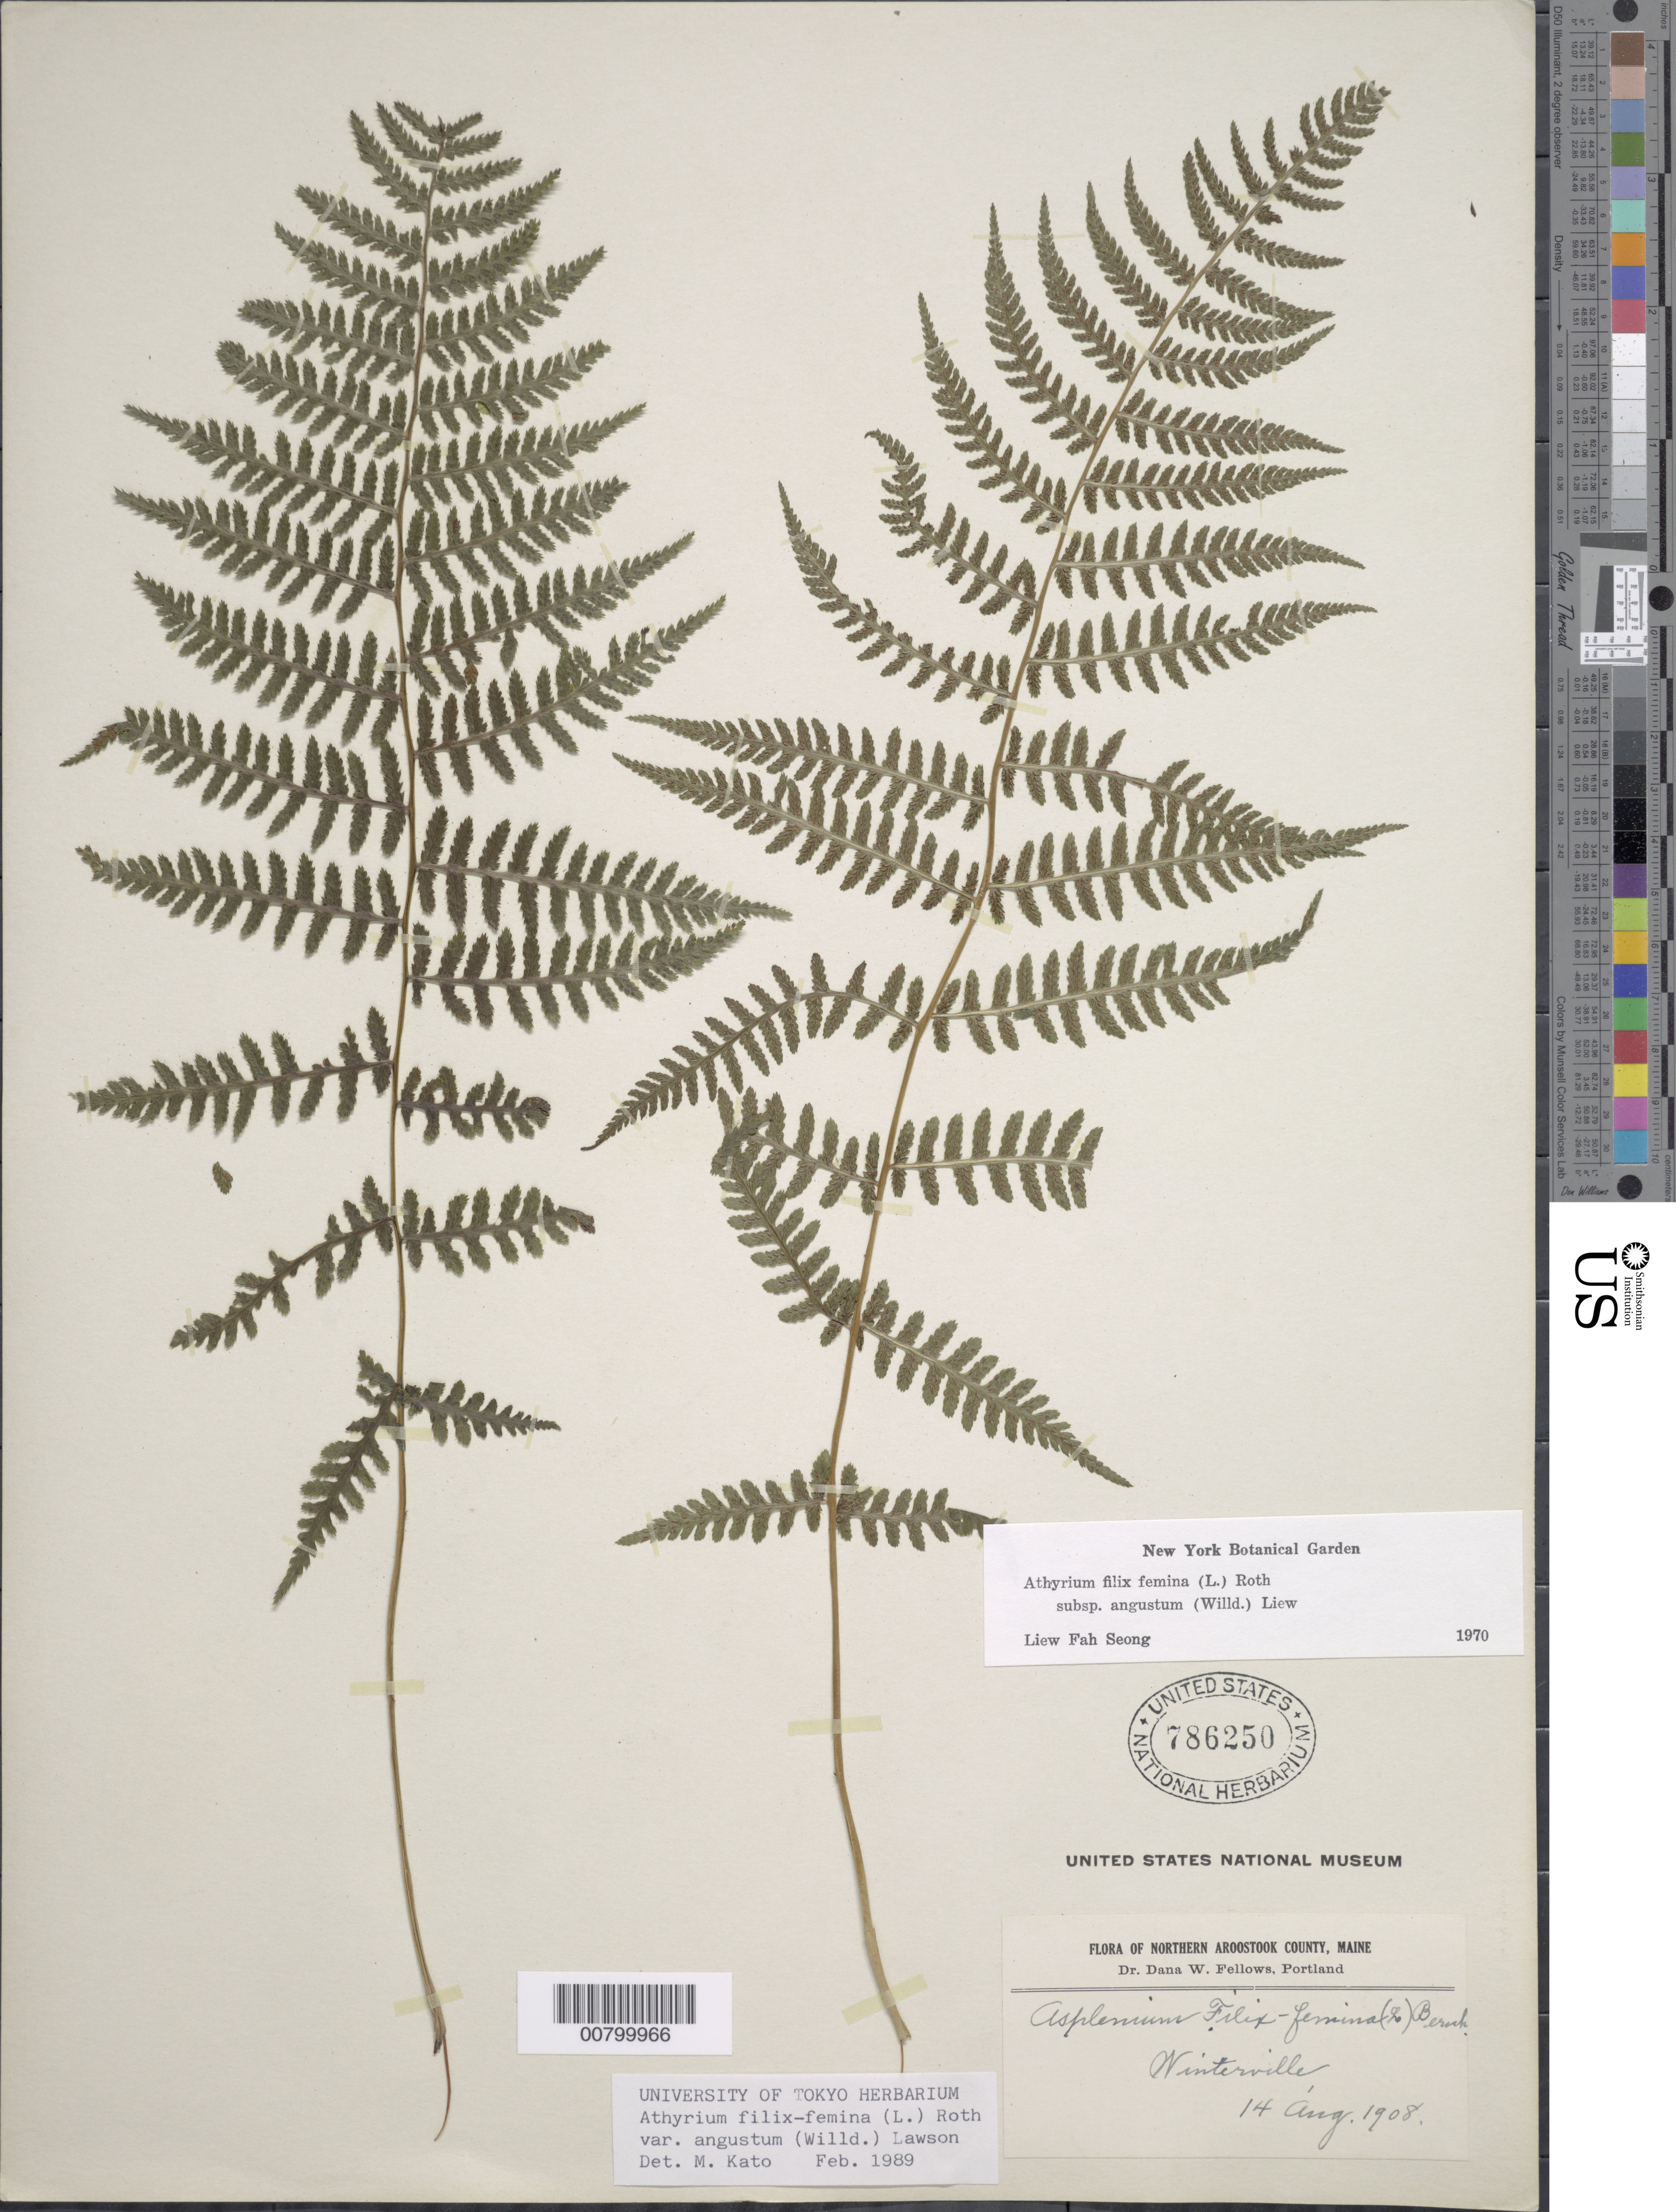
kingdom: Plantae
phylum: Tracheophyta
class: Polypodiopsida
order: Polypodiales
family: Athyriaceae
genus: Athyrium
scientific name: Athyrium filix-femina subsp. angustatum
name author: (Willd.) R.T. Clausen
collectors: D. W. Fellows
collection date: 1908-08-14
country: United States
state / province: Maine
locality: Northern Aroostook County, Winterville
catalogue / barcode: US 786250